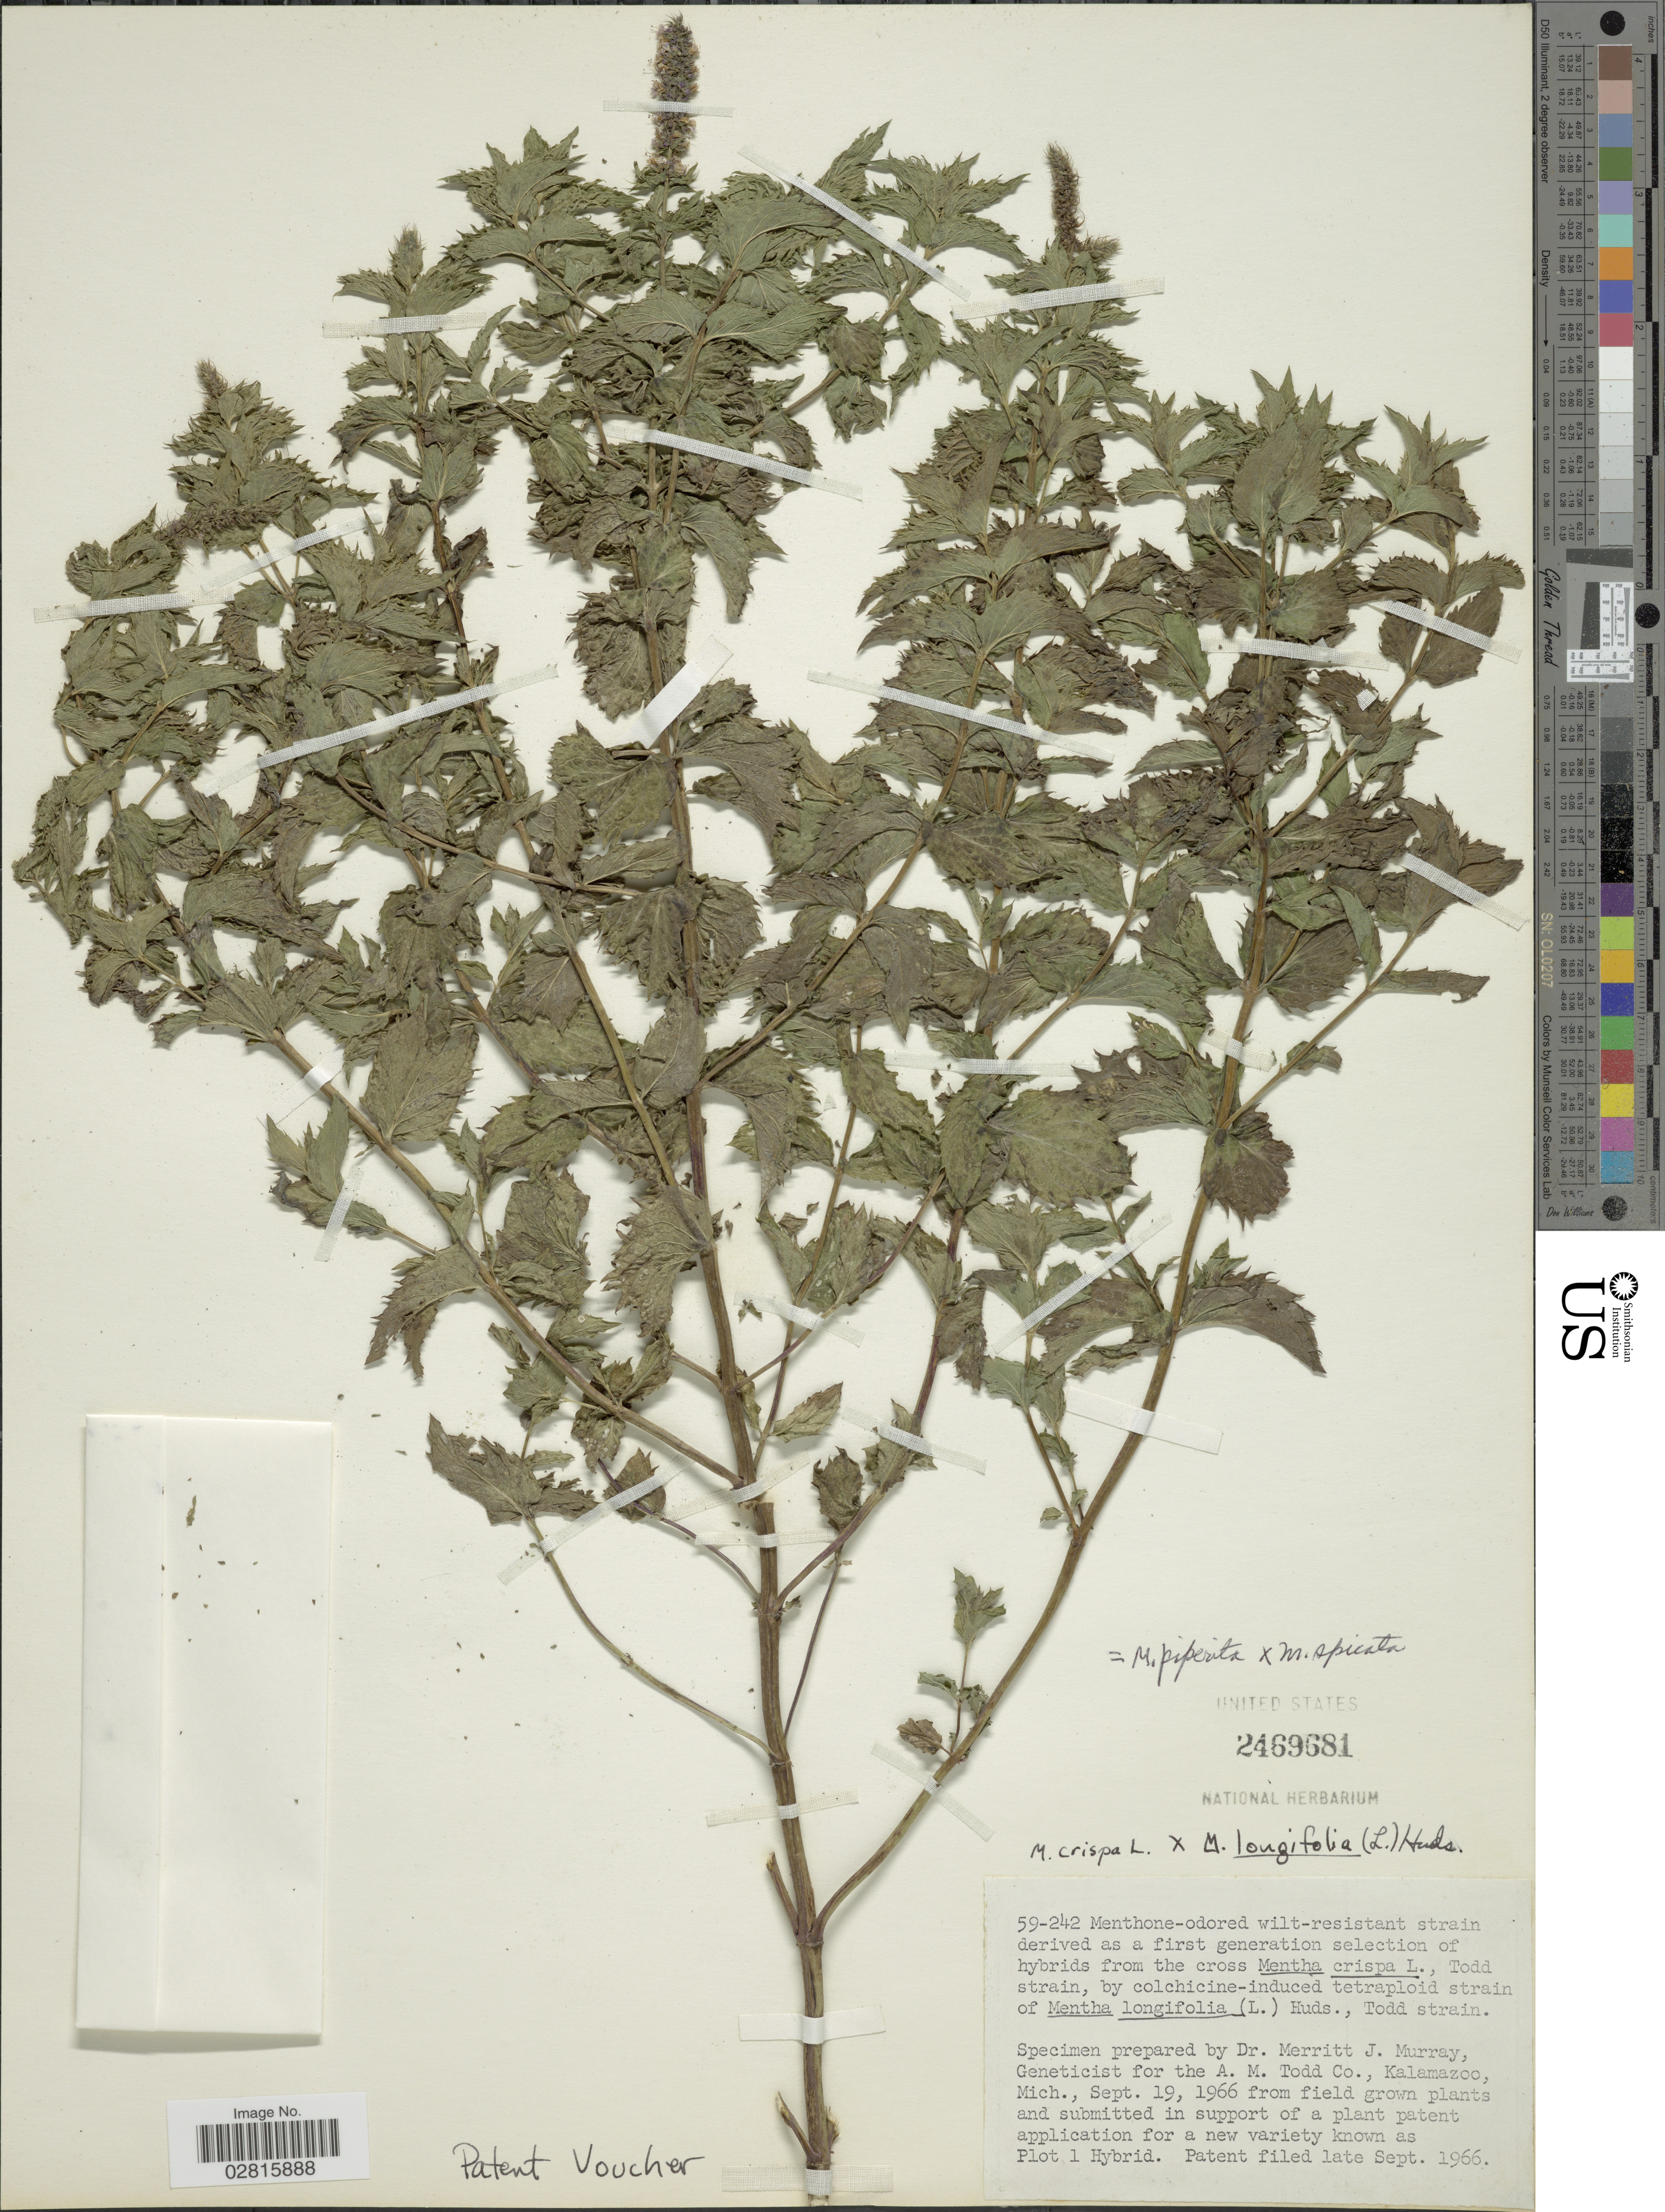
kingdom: Plantae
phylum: Tracheophyta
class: Magnoliopsida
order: Lamiales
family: Lamiaceae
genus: Mentha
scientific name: Mentha crispa x M. longifolia (L.) L.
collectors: M. Murray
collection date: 1966-09-19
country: United States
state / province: Michigan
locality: For the A.M. Todd Co., Kalamazoo, Mich.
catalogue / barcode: US 2469681